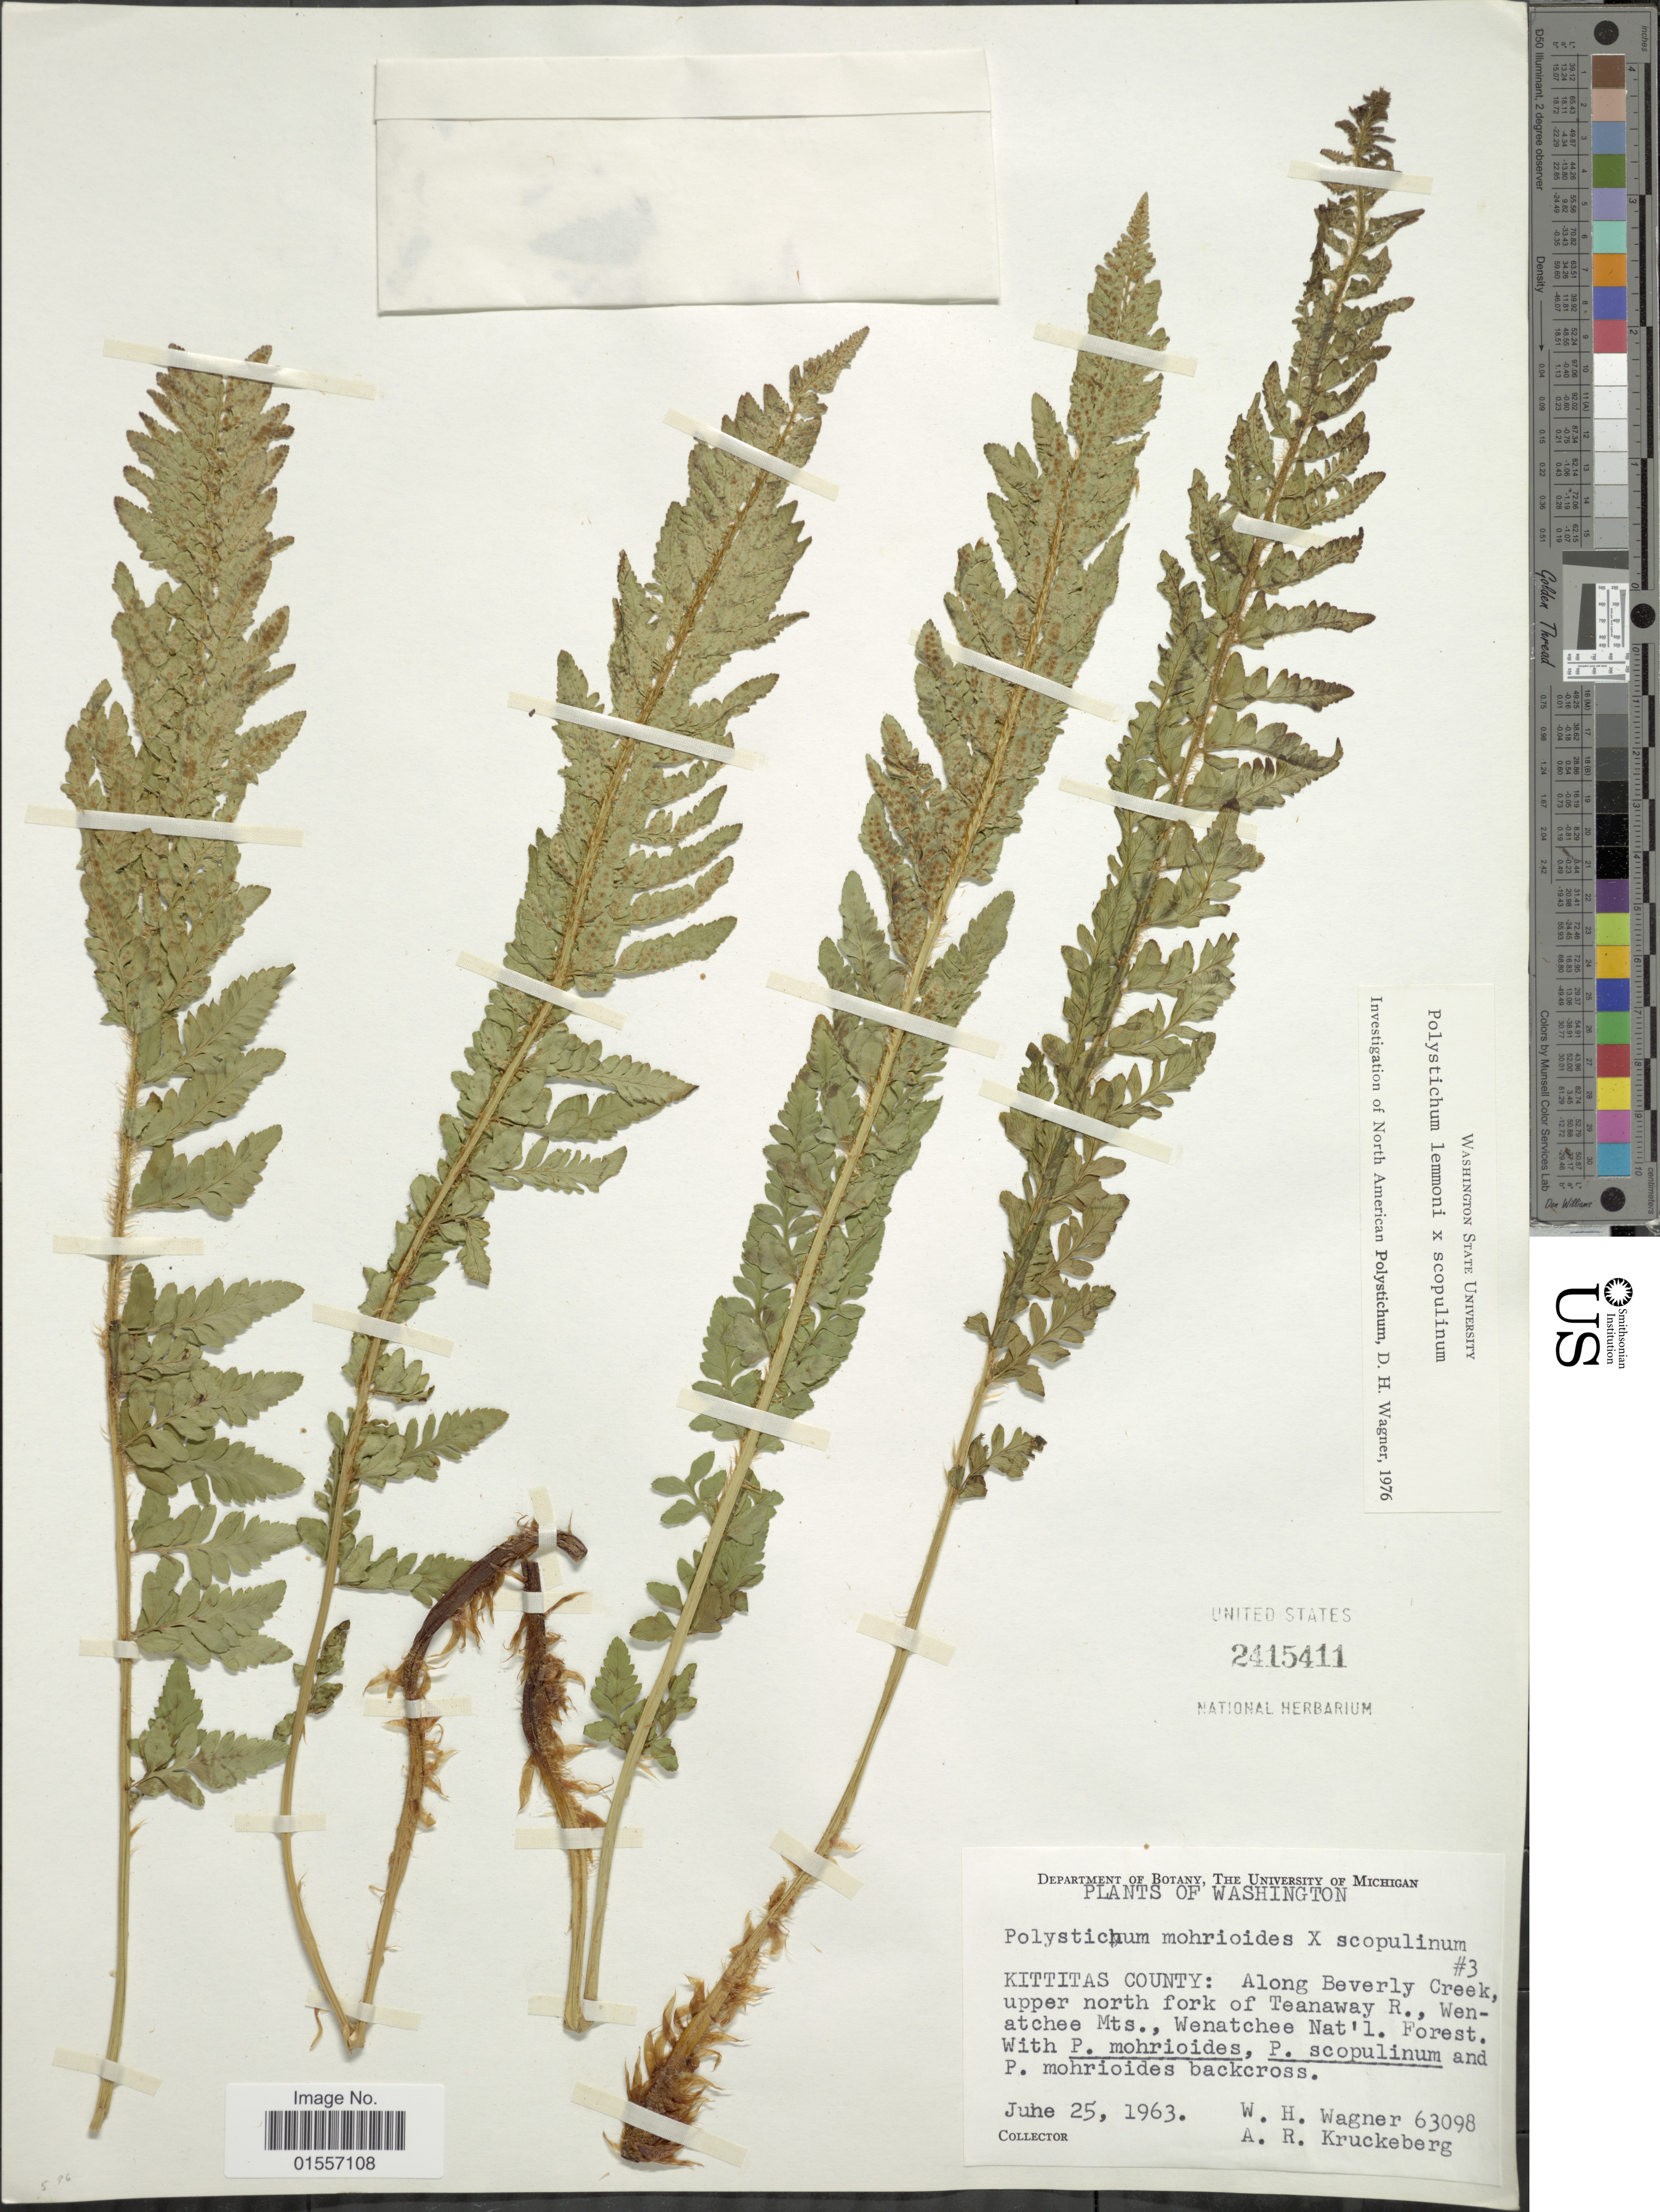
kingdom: Plantae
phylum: Tracheophyta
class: Polypodiopsida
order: Polypodiales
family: Dryopteridaceae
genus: Polystichum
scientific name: Polystichum lemmonii x P. scopulinum (D.C. Eaton) Maxon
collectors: W. H. Wagner & A. Kruckeberg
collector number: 63098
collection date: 1963-06-25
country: United States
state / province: Washington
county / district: Kittitas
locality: Washington, Kittitas County: along Beverly Creek, upper north fork of Teanaway R., Wenatchee Mts., Wenatchee Nat'l. Forest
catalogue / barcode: US 2415411